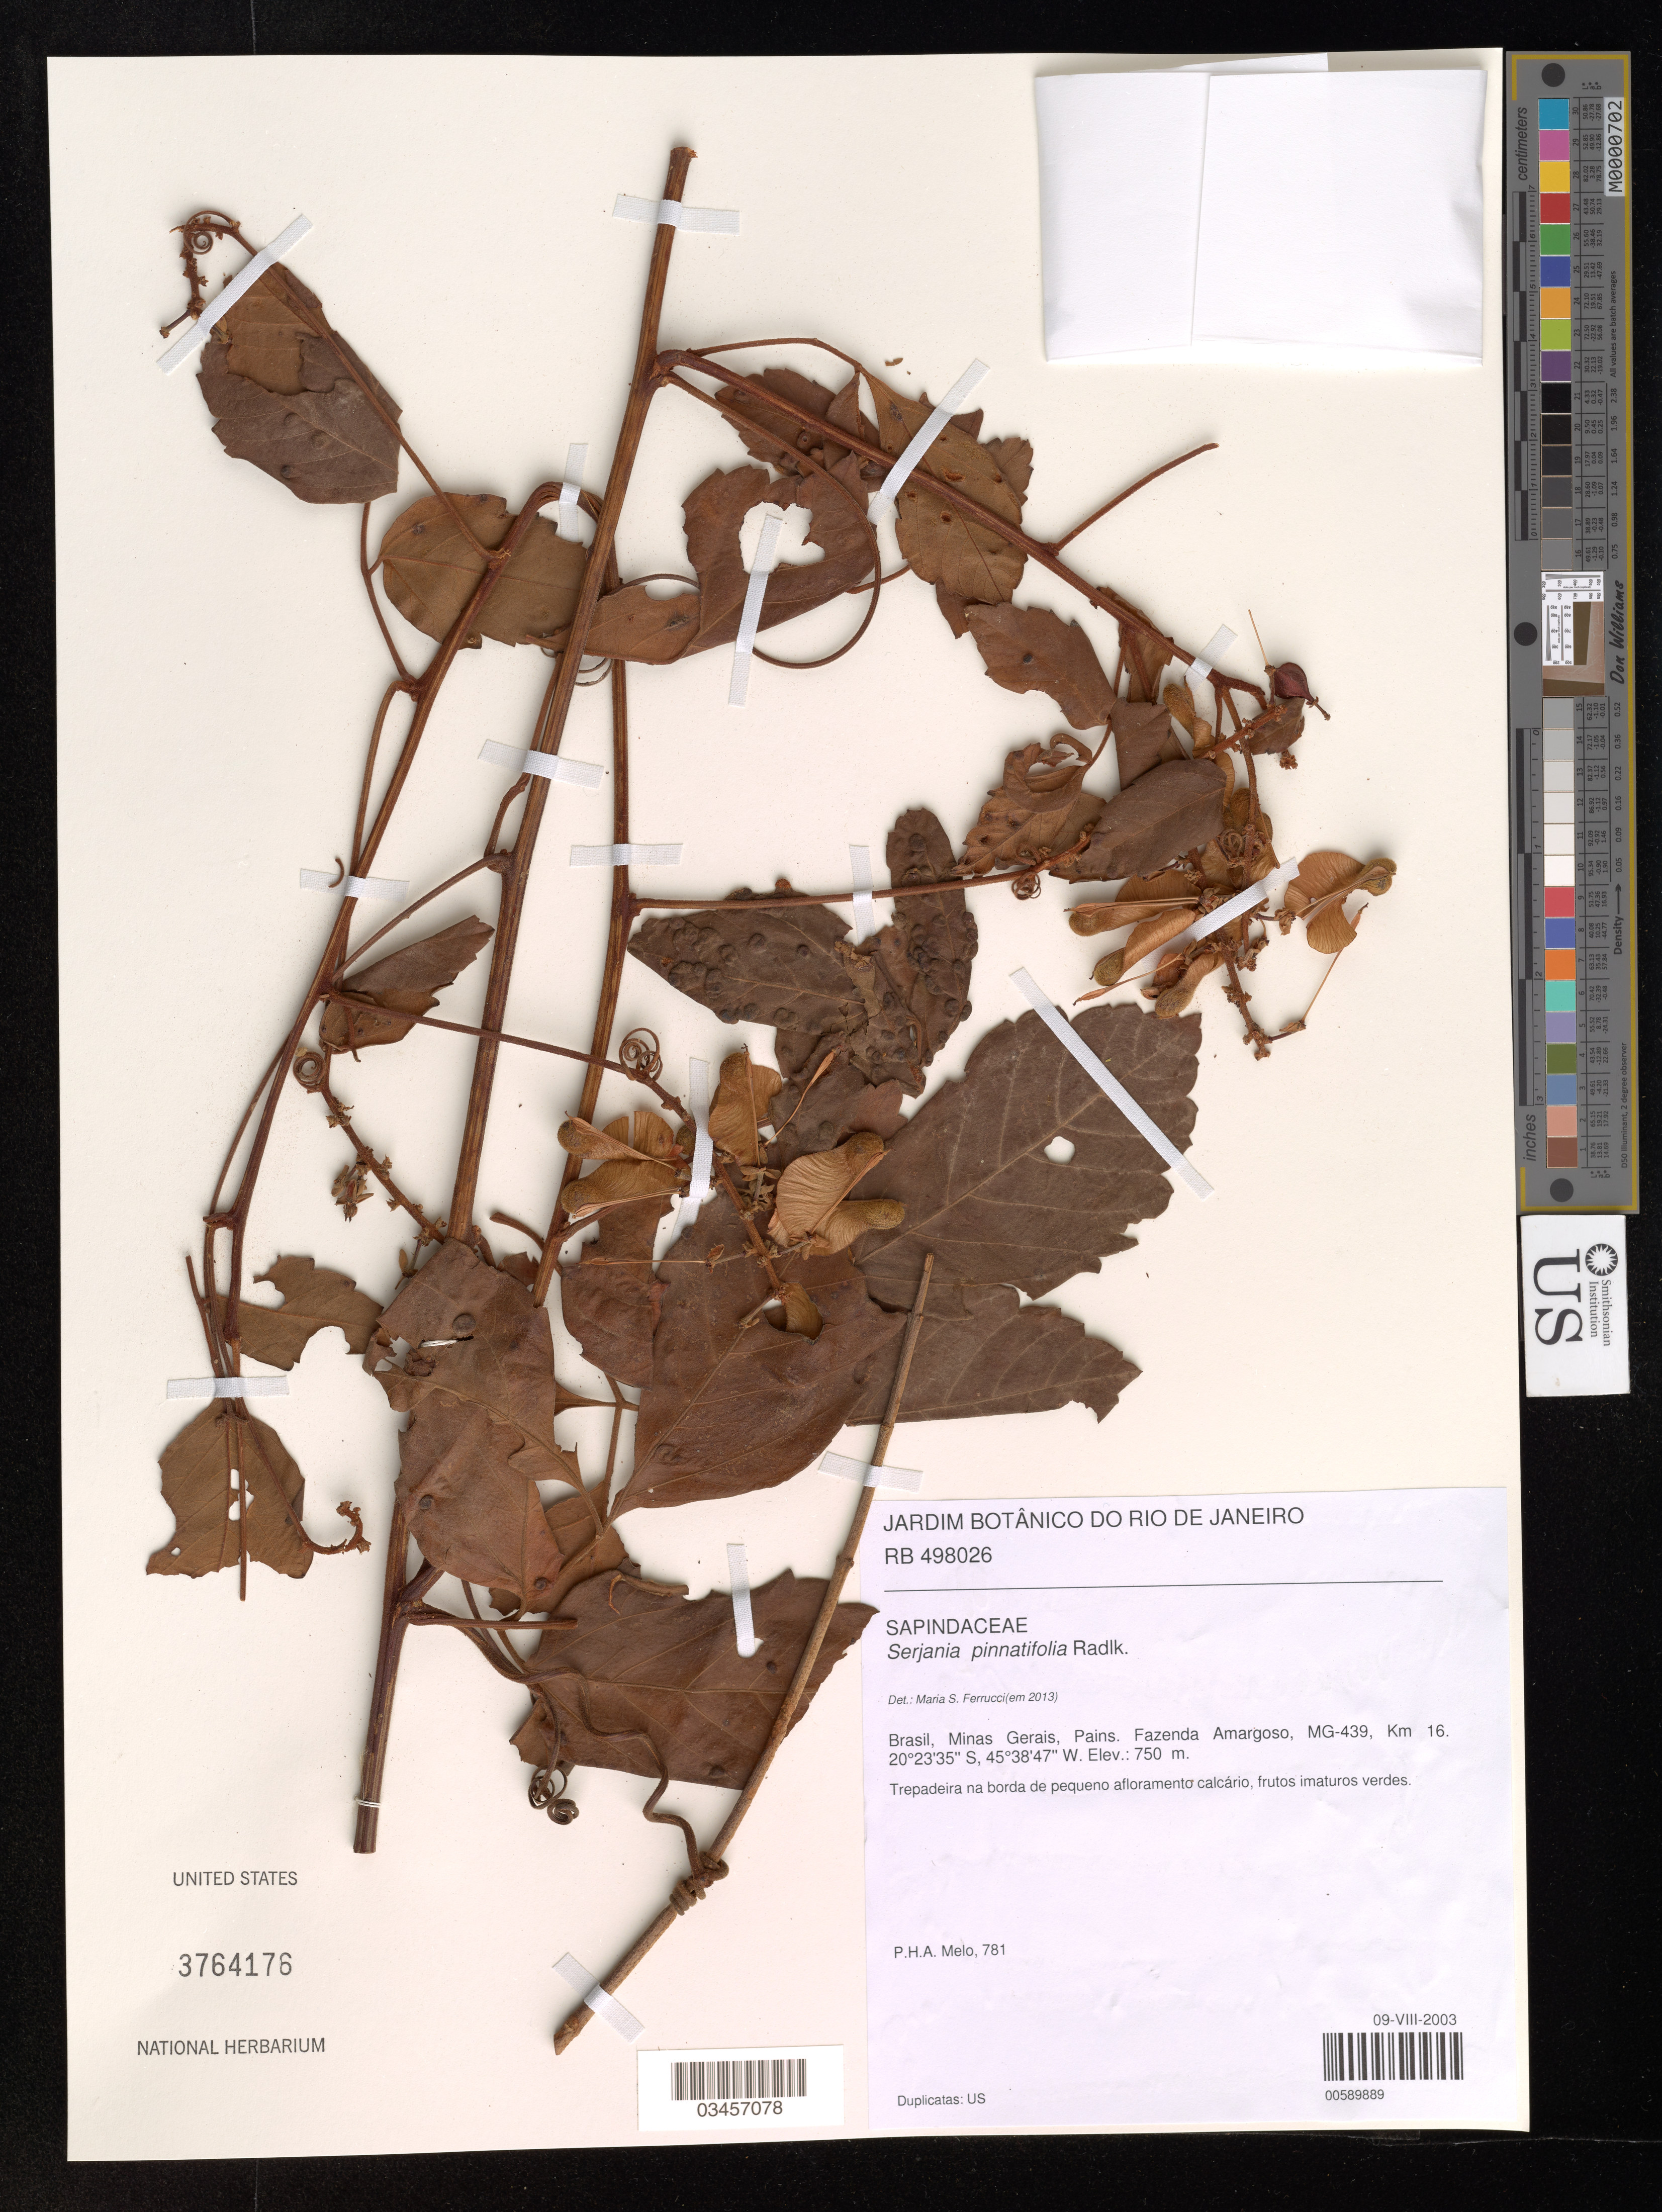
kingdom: Plantae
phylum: Tracheophyta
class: Magnoliopsida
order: Sapindales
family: Sapindaceae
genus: Serjania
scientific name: Serjania pinnatifolia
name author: Radlk.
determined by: Ferrucci, María S.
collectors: P. Melo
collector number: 781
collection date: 2003-08-09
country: Brazil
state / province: Minas Gerais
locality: Pains. Fazenda Amargoso, MG-439, km 16.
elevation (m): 750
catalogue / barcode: US 3764176